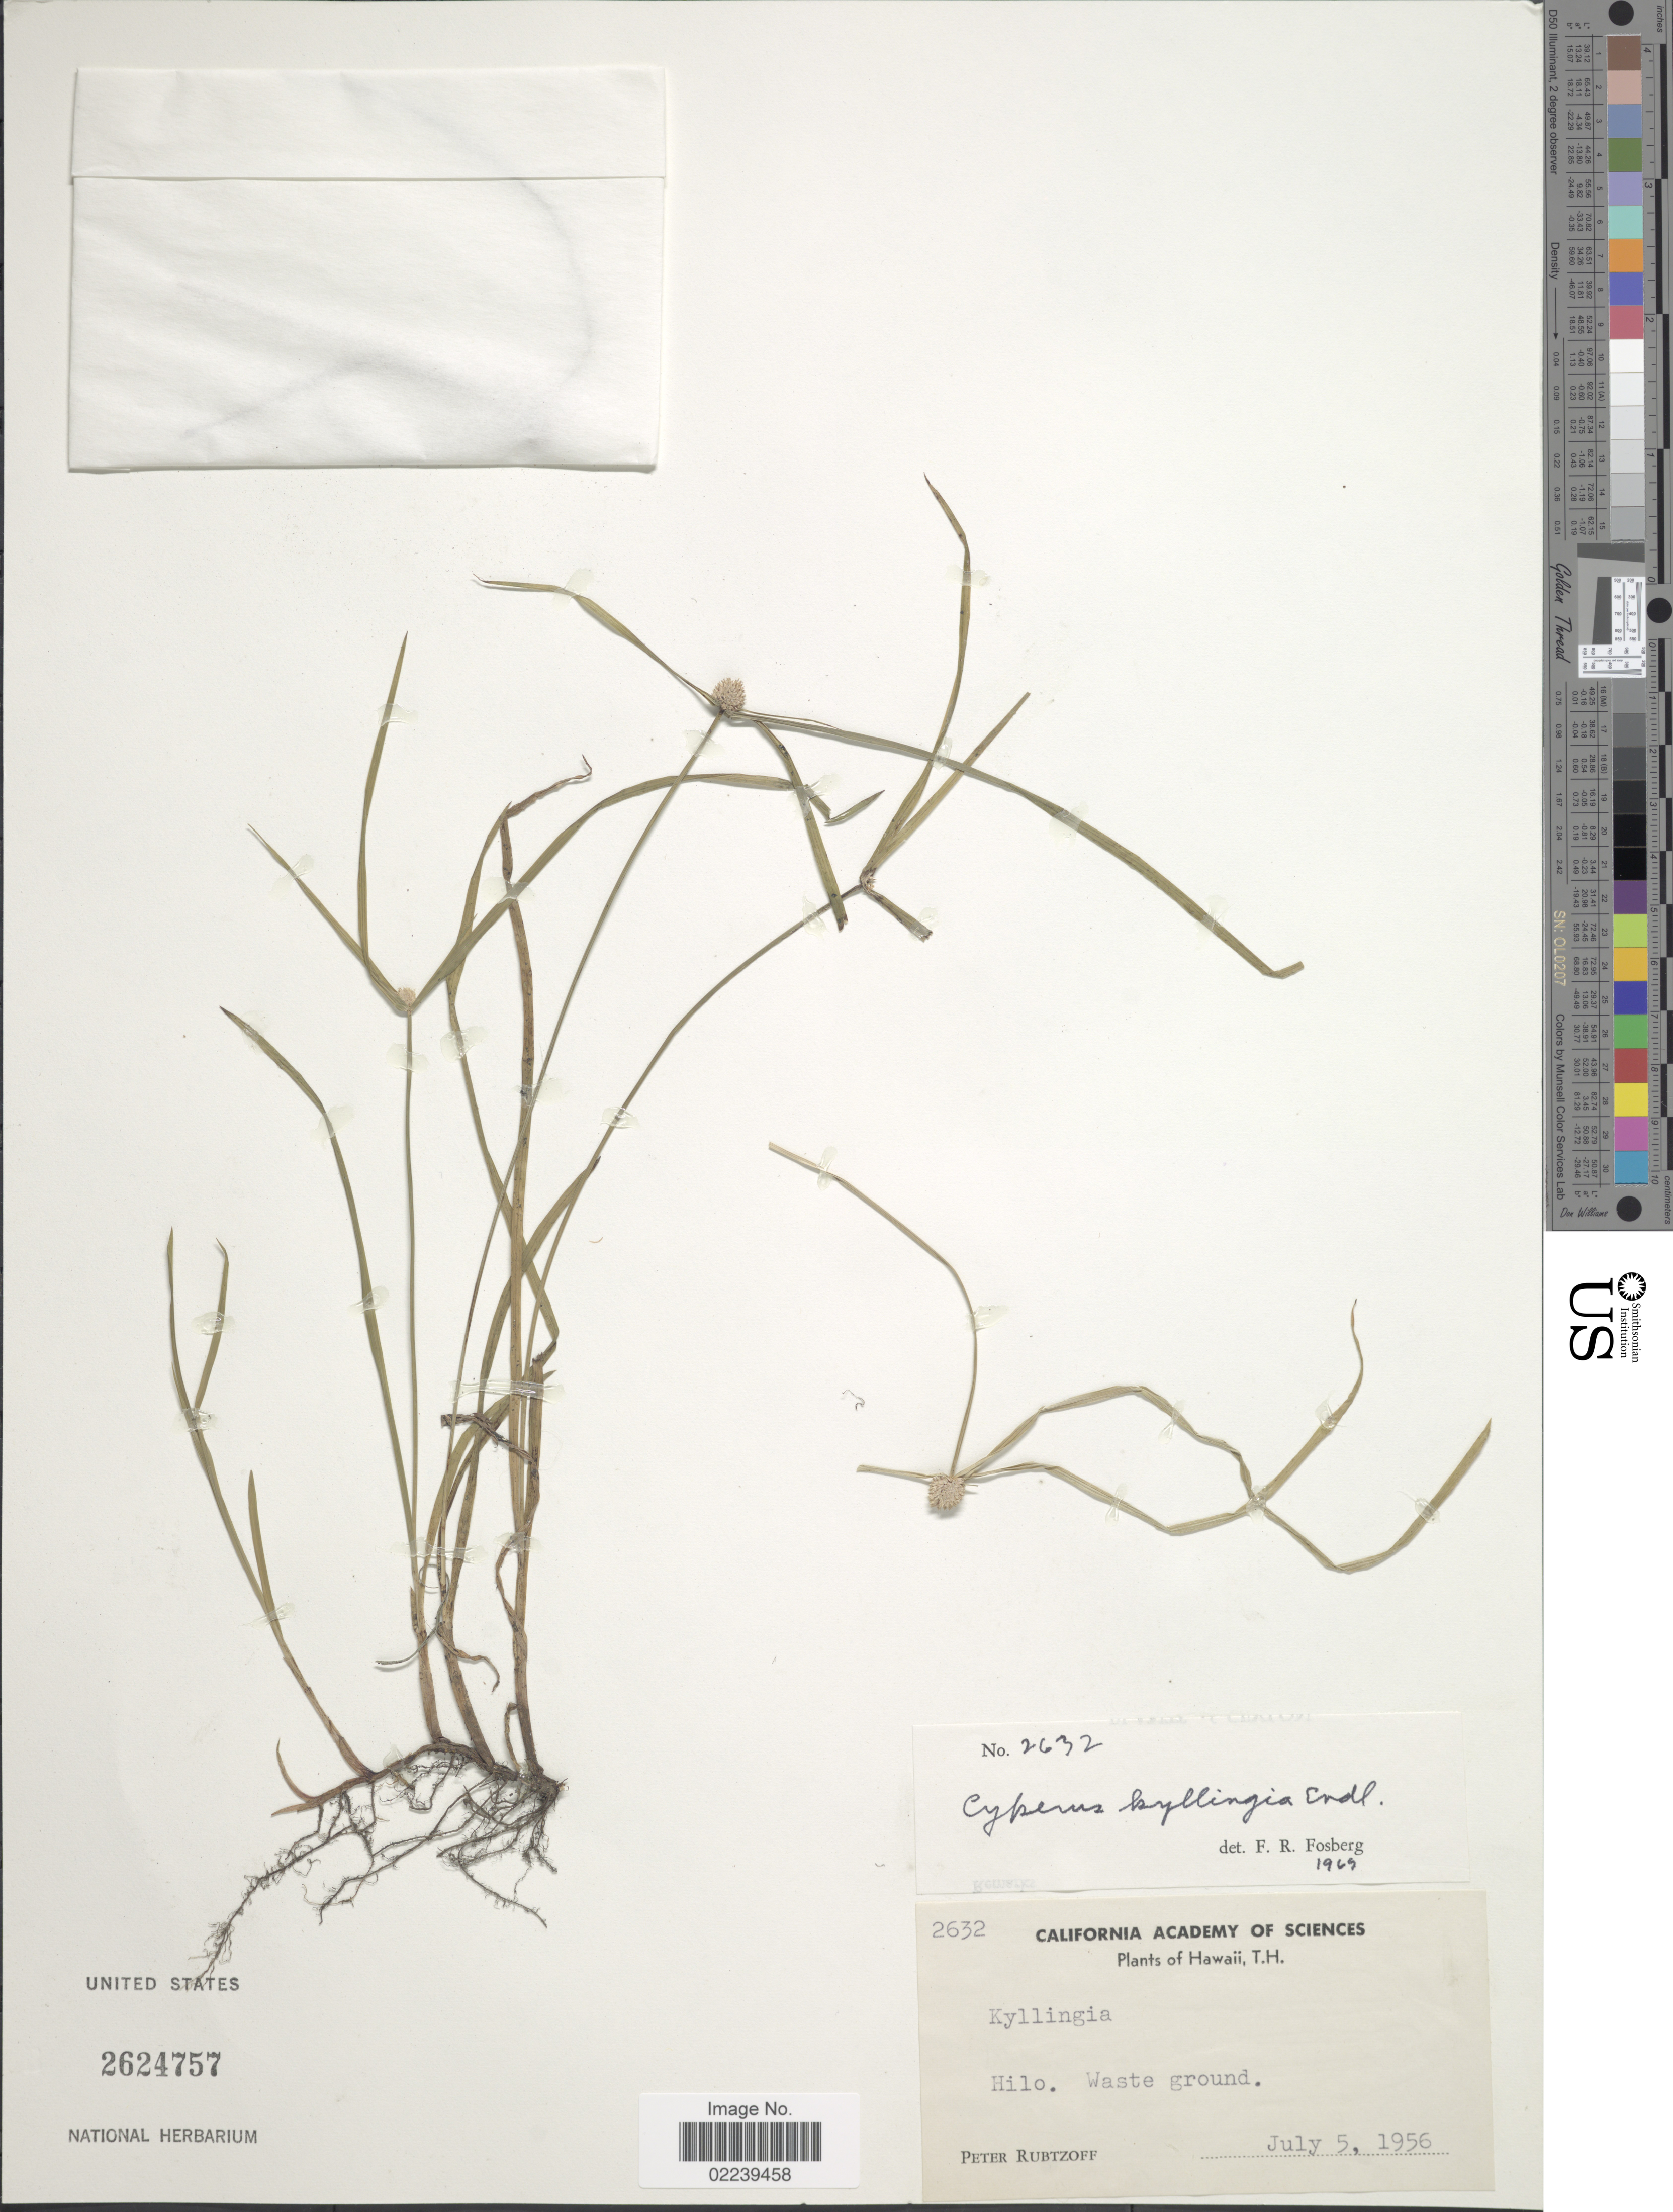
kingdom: Plantae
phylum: Tracheophyta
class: Liliopsida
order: Poales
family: Cyperaceae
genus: Cyperus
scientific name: Cyperus mindorensis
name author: (Steud.) Huygh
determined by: Strong, M. T., (US), Smithsonian Institution - National Museum of Natural History (UNITED STATES)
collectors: P. Rubtzoff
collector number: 2632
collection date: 1956-07-05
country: United States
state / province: Hawaii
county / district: Hawaii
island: Hawaii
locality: Hilo. Waste ground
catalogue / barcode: US 2624757